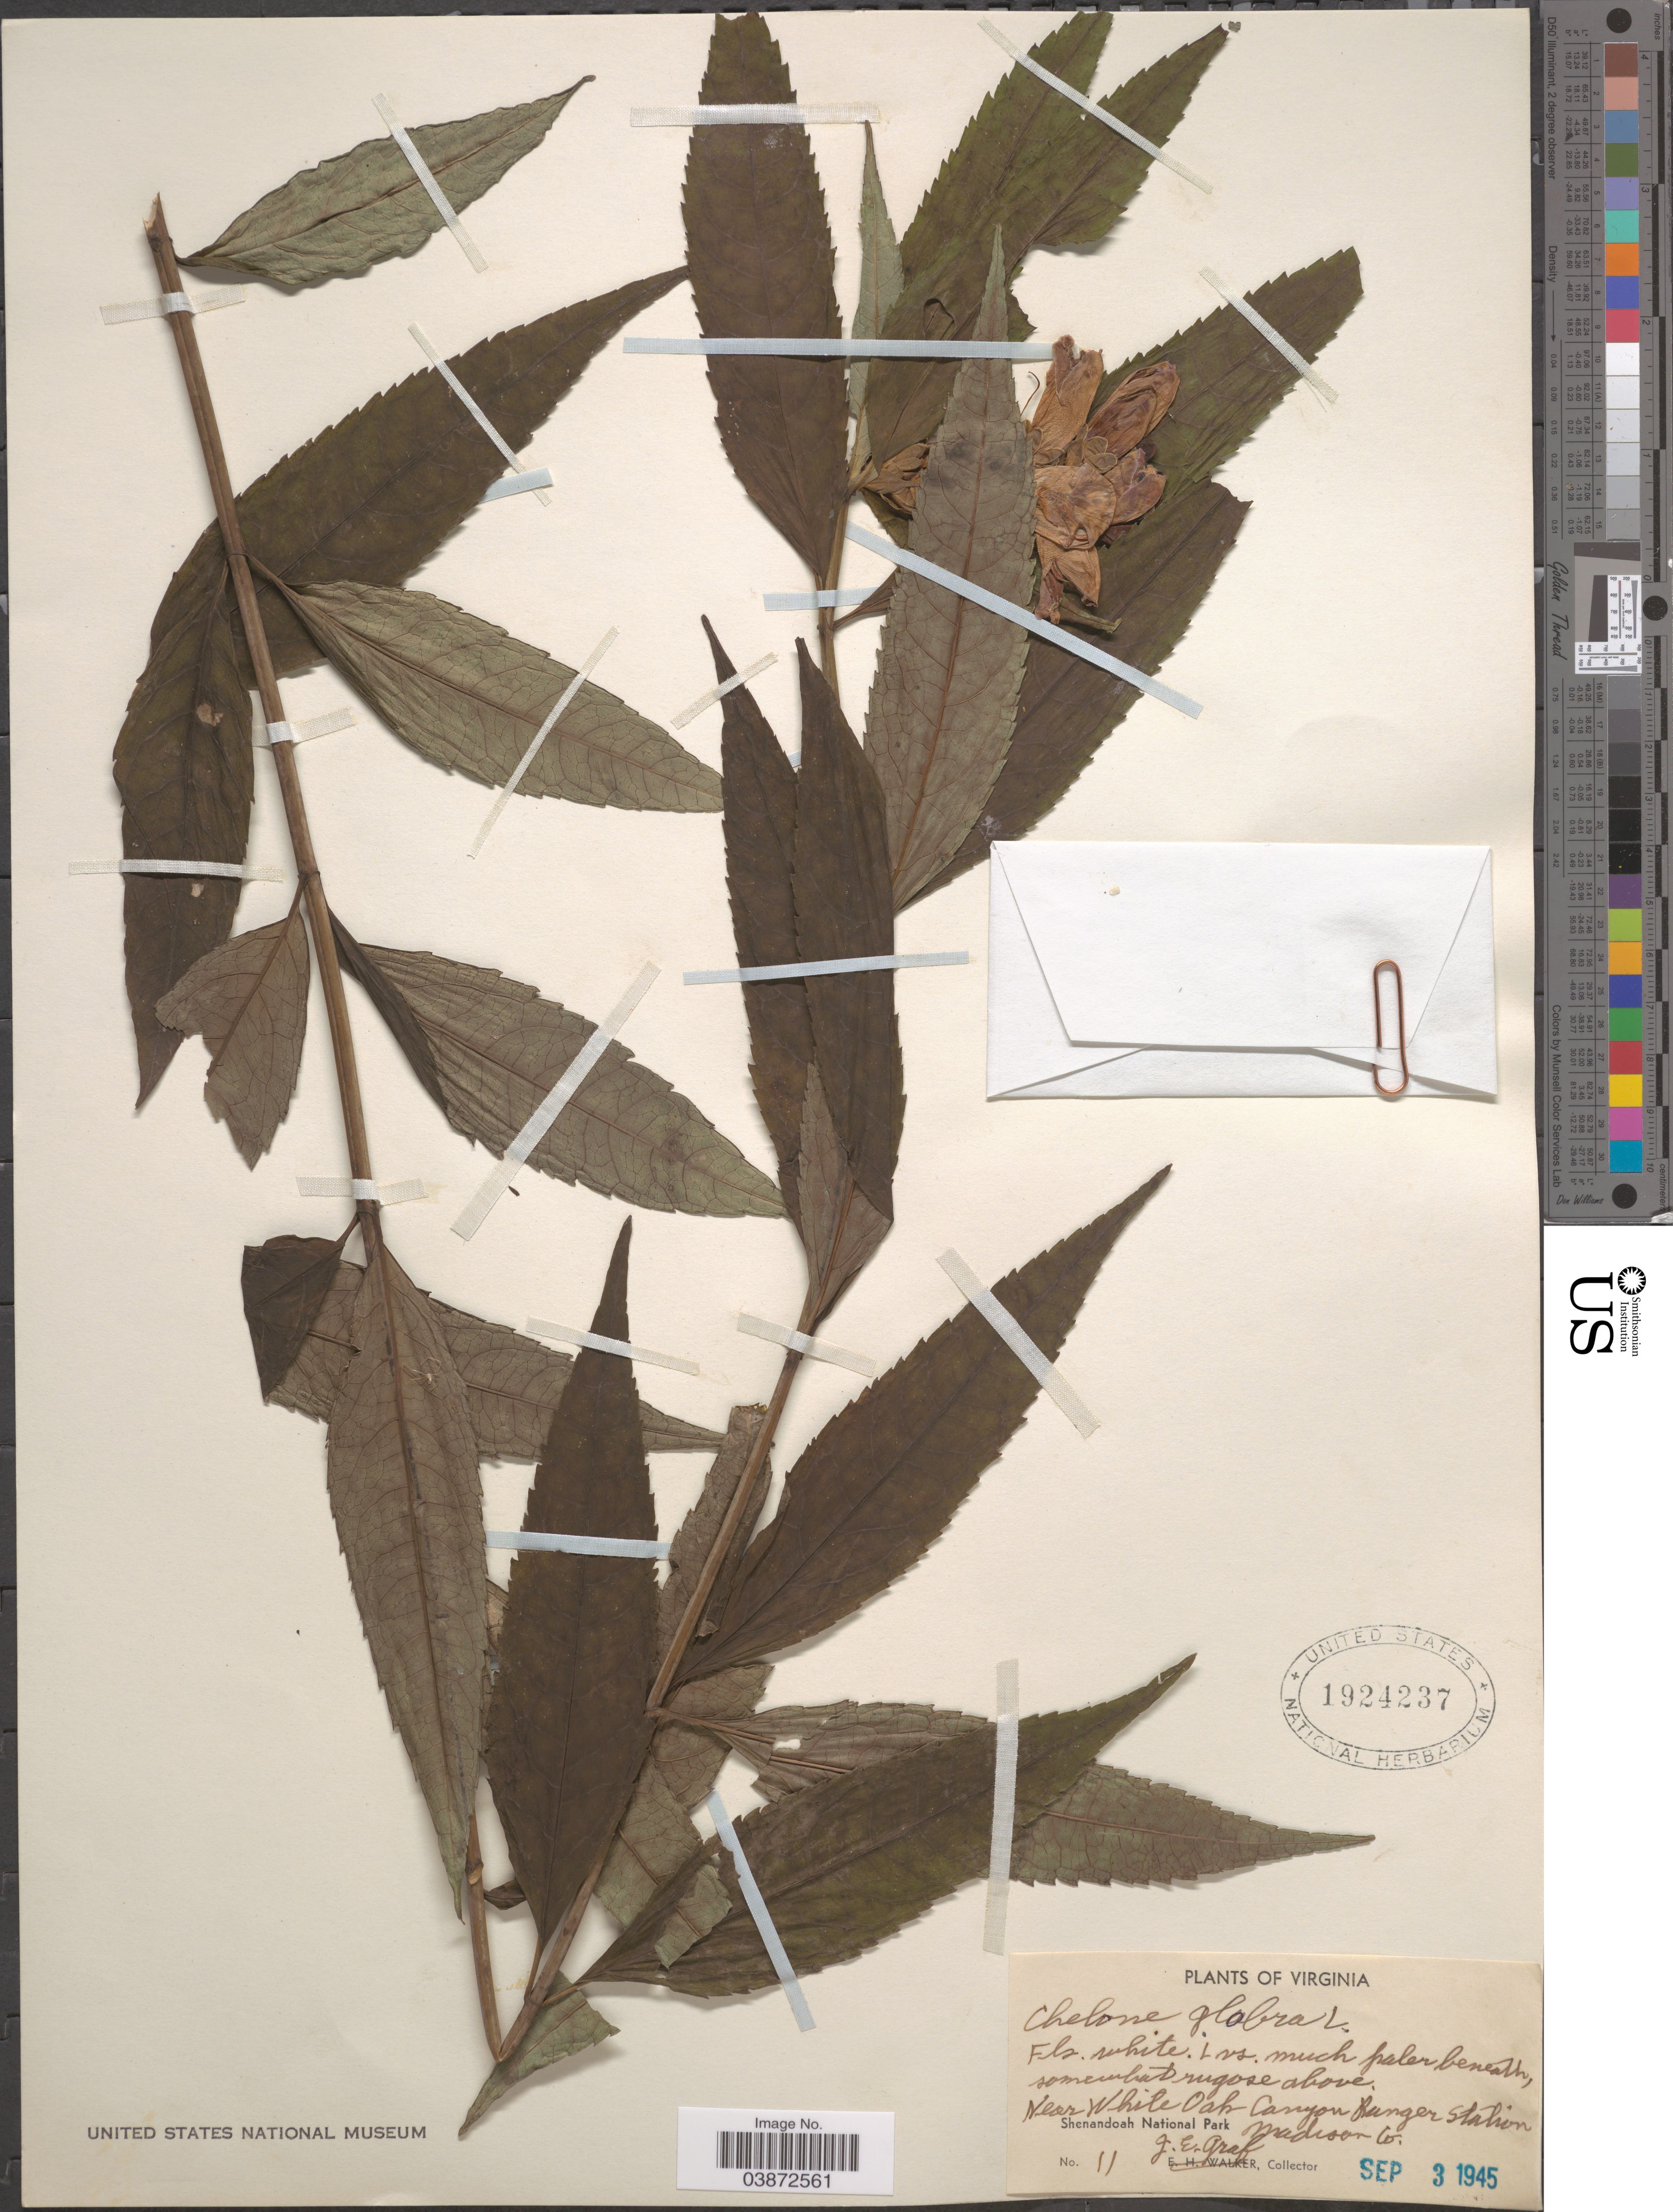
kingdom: Plantae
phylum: Tracheophyta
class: Magnoliopsida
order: Lamiales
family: Plantaginaceae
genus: Chelone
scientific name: Chelone glabra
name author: L.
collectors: J. Graf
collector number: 11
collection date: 1945-09-03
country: United States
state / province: Virginia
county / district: Madison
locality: Near White Oak Canyon Ranger Station. Shenandoah National Park. Madison Co.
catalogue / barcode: US 1924237